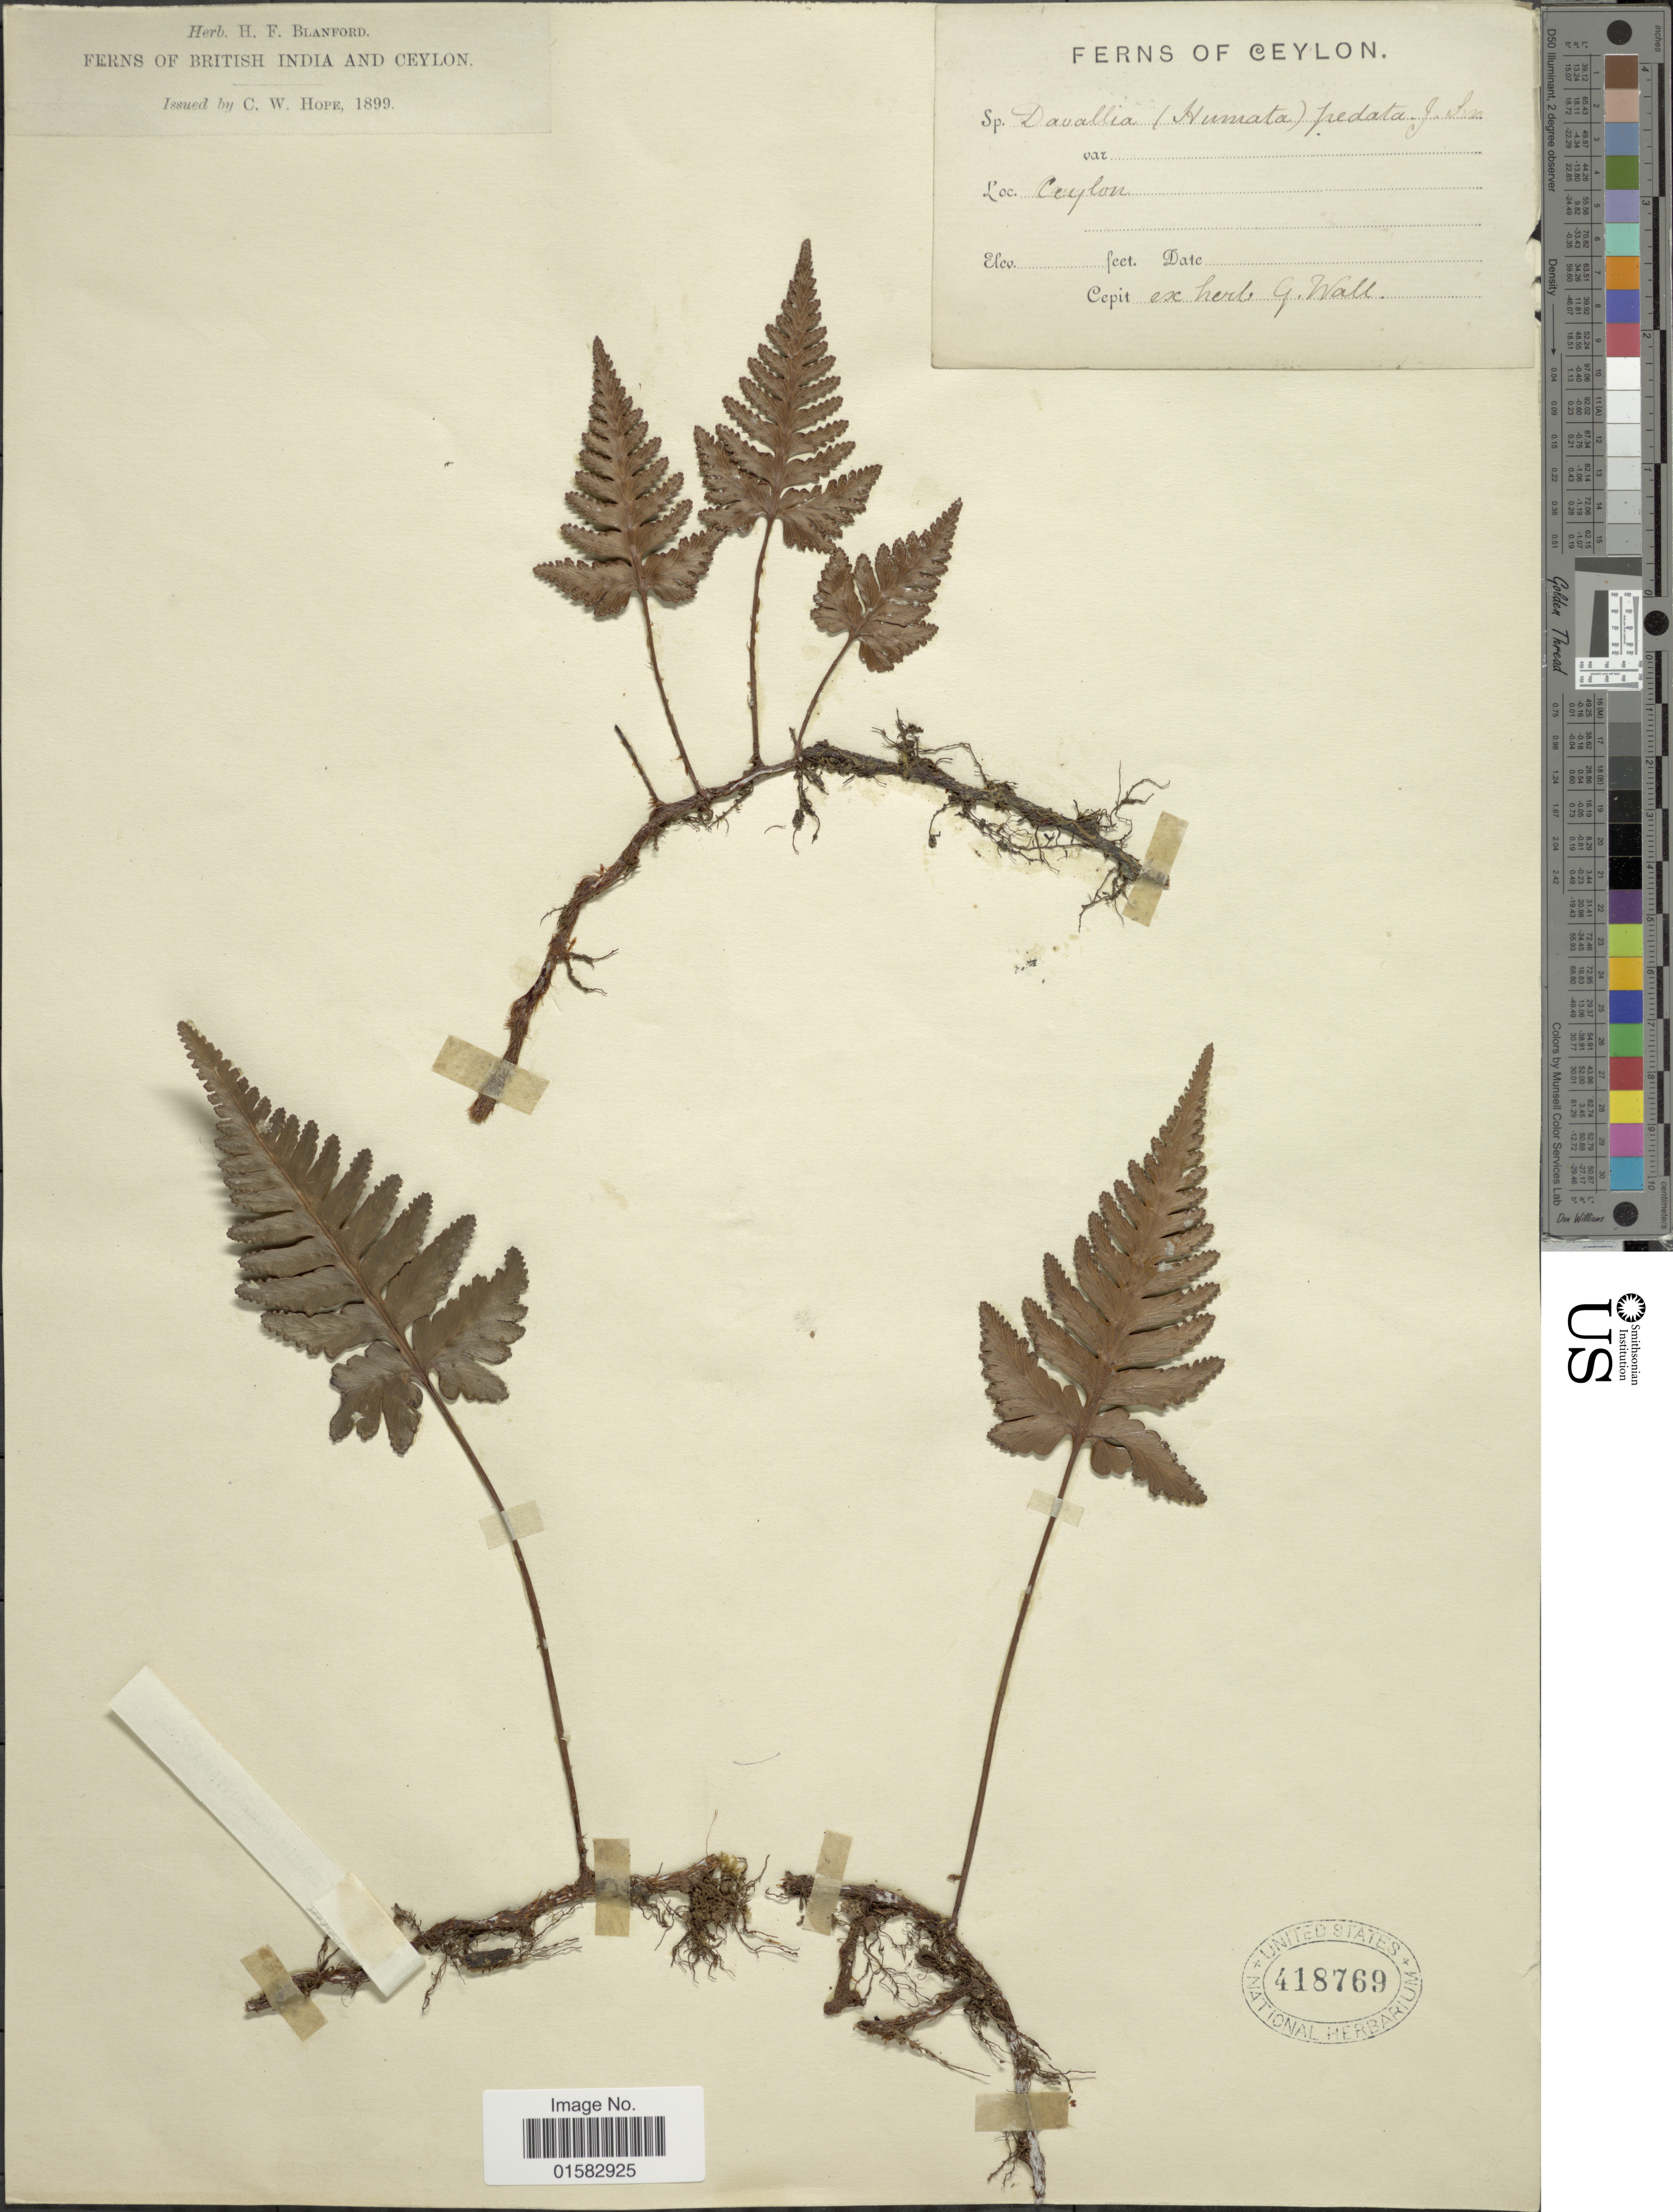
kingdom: Plantae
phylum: Tracheophyta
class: Polypodiopsida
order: Polypodiales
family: Davalliaceae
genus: Davallia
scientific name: Davallia repens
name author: (L. f.) Kuhn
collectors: ex herb. H. F. Blanford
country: Sri Lanka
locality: Ceylon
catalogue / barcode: US 418769